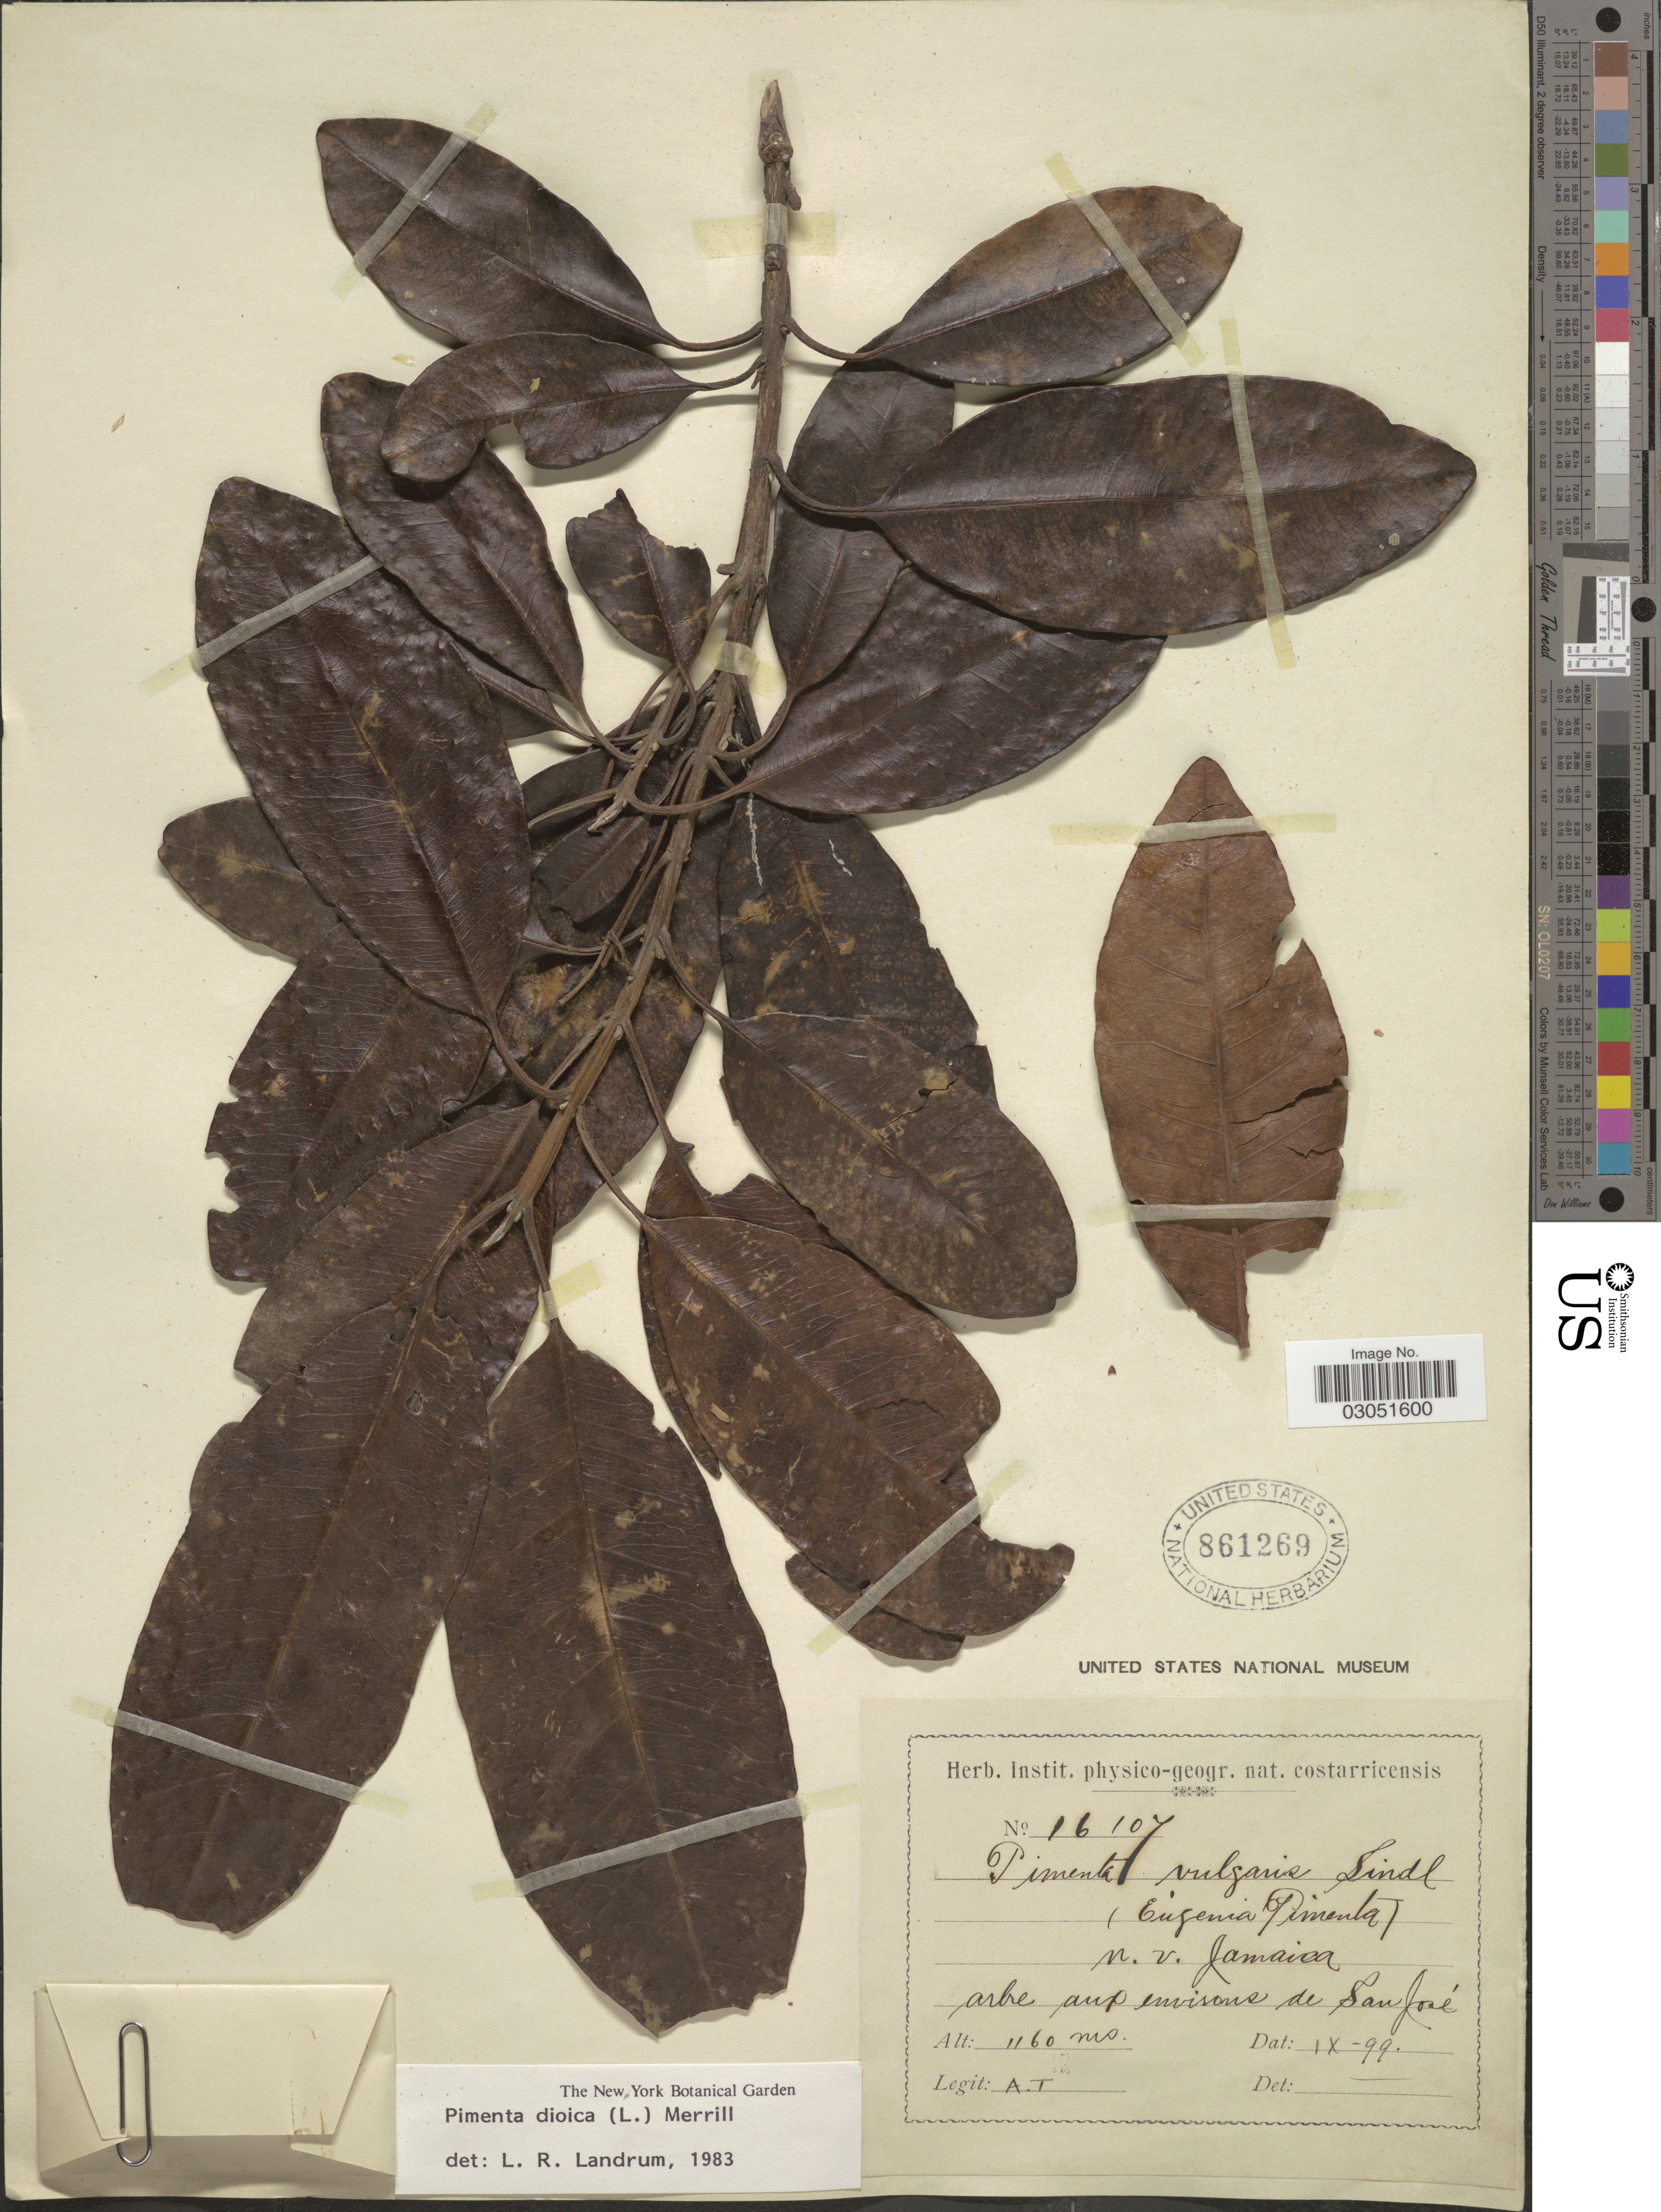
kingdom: Plantae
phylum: Tracheophyta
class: Magnoliopsida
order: Myrtales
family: Myrtaceae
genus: Pimenta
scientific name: Pimenta dioica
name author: (L.) Merr.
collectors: A. T.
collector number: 16107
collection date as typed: Transcribed d/m/y: /9/99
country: Costa Rica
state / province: San José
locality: Arbe aux environs de San José.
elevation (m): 1160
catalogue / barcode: US 861269